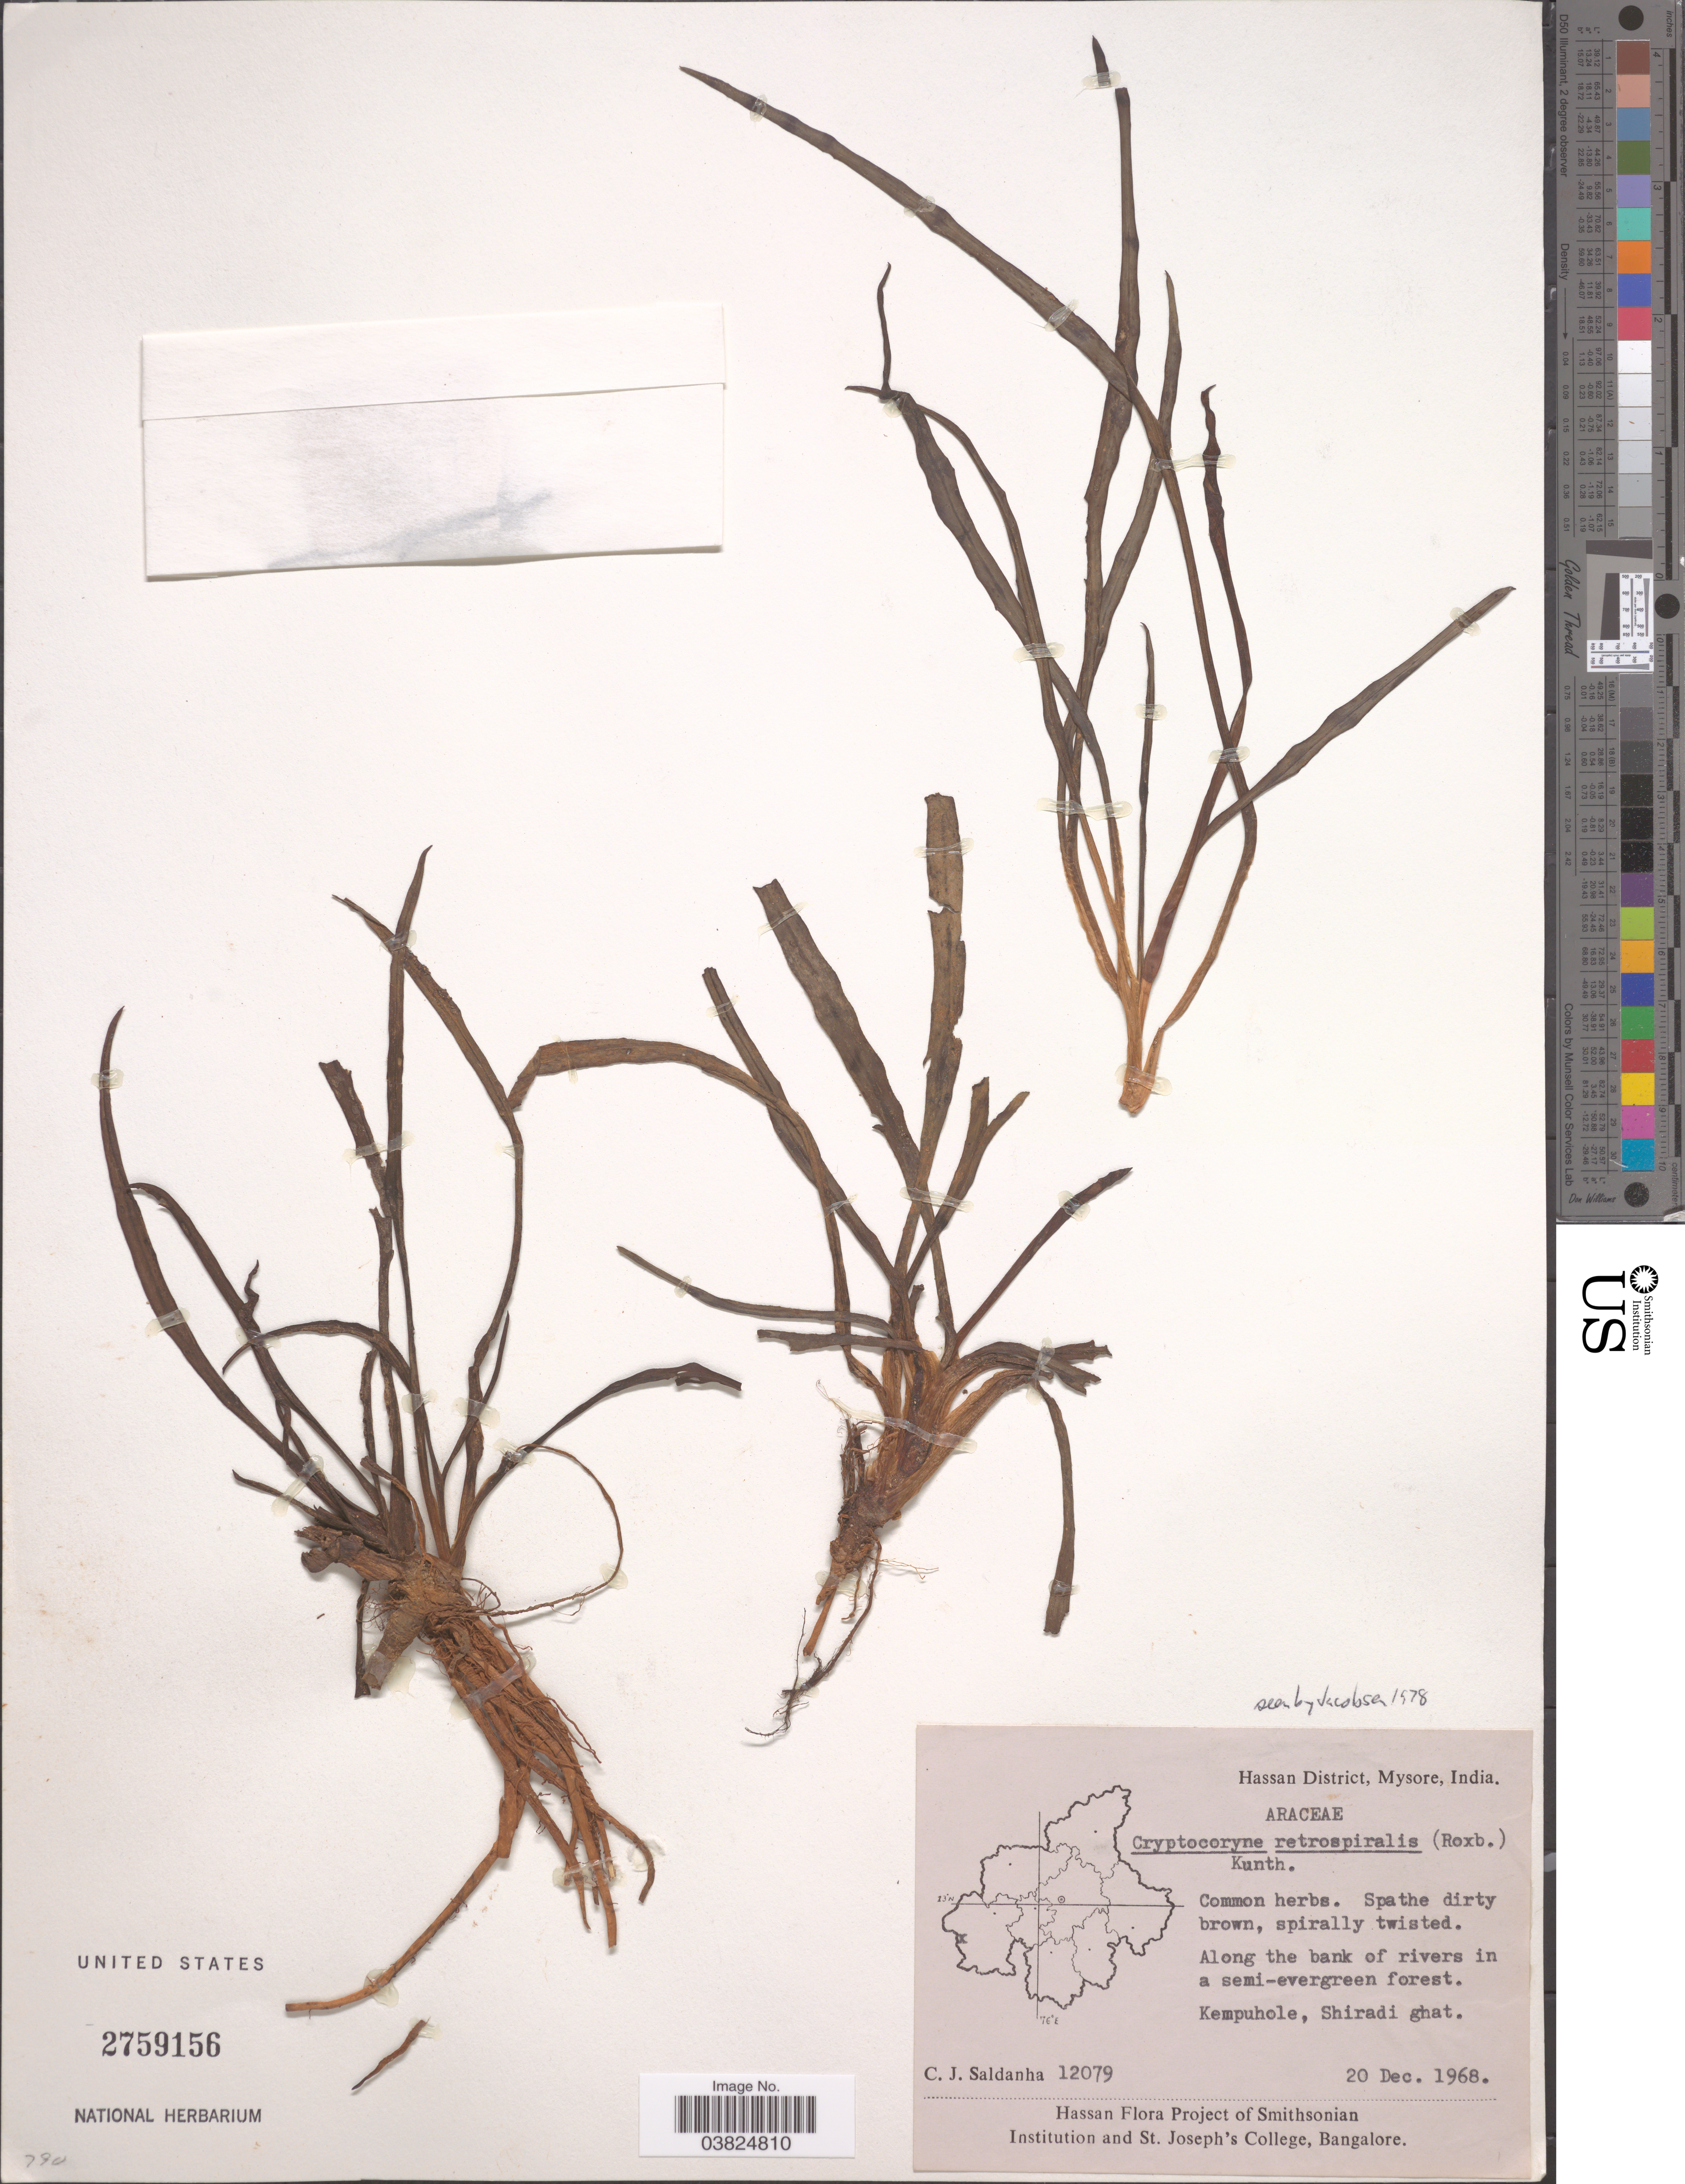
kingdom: Plantae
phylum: Tracheophyta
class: Liliopsida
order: Alismatales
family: Araceae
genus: Cryptocoryne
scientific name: Cryptocoryne retrospiralis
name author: (Roxb.) Kunth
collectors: C. J. Saldanha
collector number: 12079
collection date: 1968-12-20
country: India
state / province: Karnataka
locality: Hassan District, Mysore. Kempuhole, Shiradi ghat.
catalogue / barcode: US 2759156